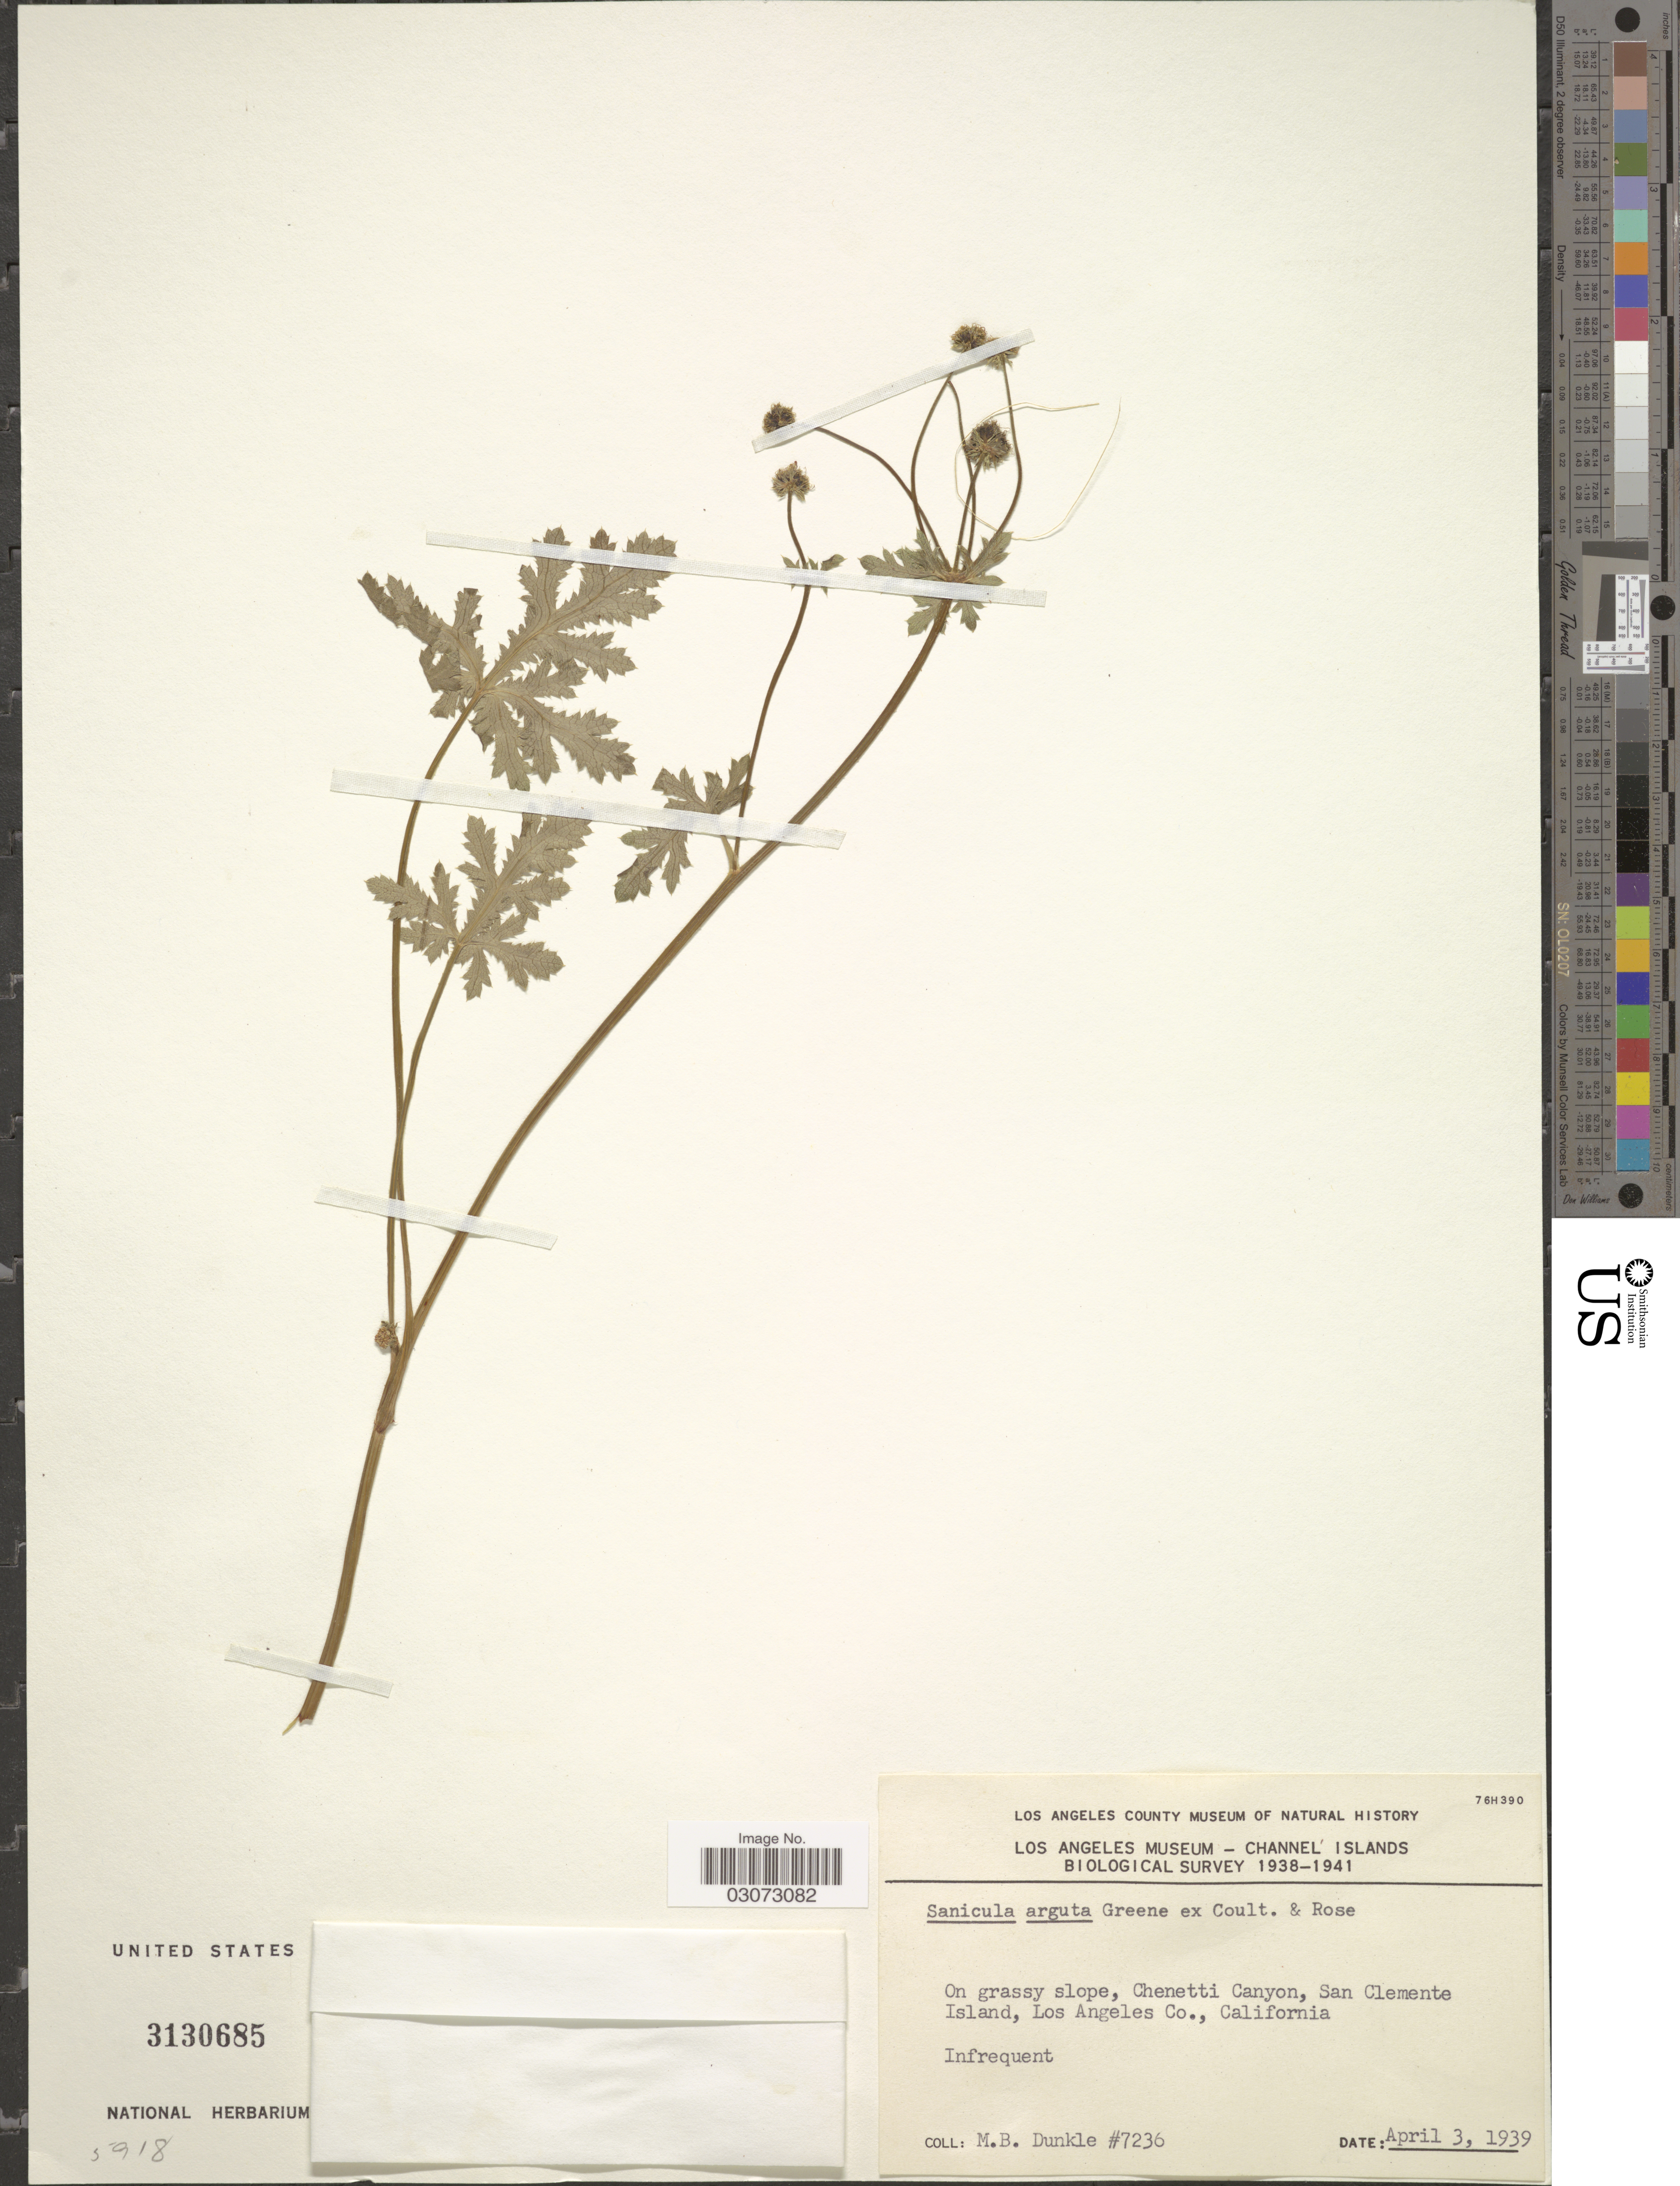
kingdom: Plantae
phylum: Tracheophyta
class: Magnoliopsida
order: Apiales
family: Apiaceae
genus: Sanicula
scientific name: Sanicula arguta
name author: Greene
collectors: M. Dunkle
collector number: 7236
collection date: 1939-04-03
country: United States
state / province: California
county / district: Los Angeles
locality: On grassy slope, Chenetti Canyon, San Clemente Island, Los Angeles Co., California.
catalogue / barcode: US 3130685